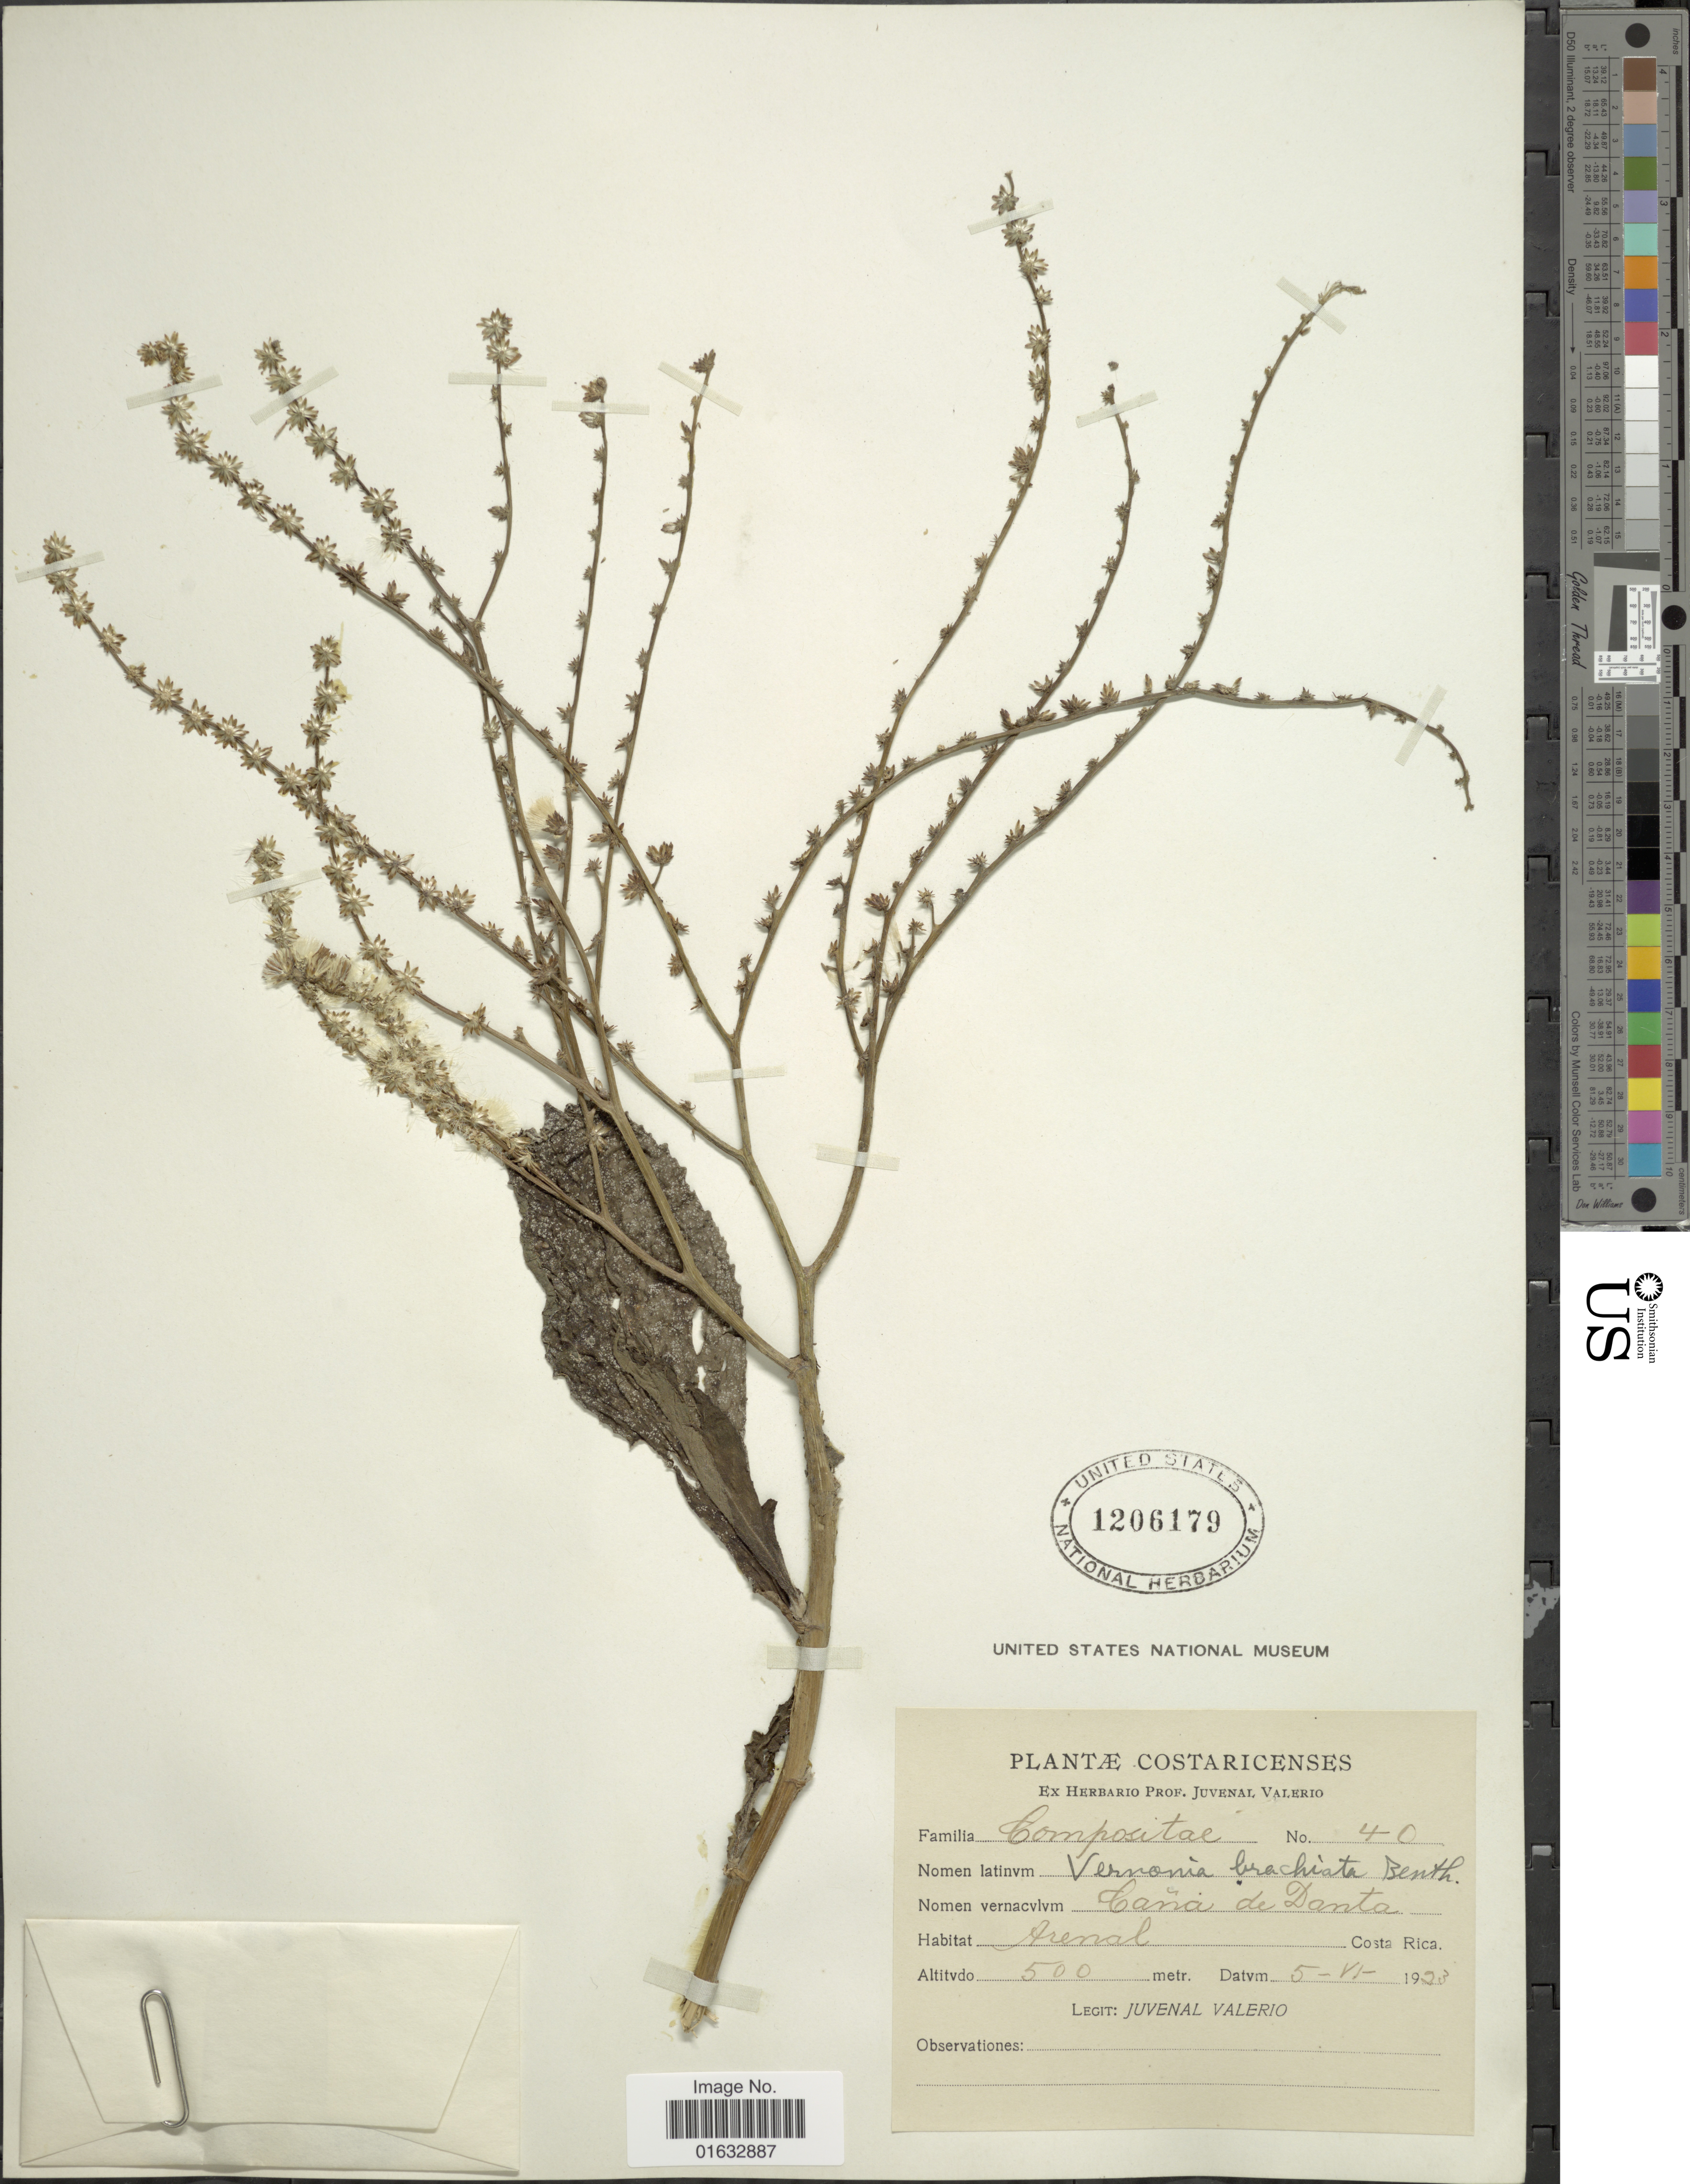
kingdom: Plantae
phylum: Tracheophyta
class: Magnoliopsida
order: Asterales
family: Asteraceae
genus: Eirmocephala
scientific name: Eirmocephala brachiata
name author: (Benth.) H. Rob.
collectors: J. Valerio R.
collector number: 40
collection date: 1923-06-05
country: Costa Rica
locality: Vana de Danta. Arenal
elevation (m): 500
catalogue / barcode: US 1206179